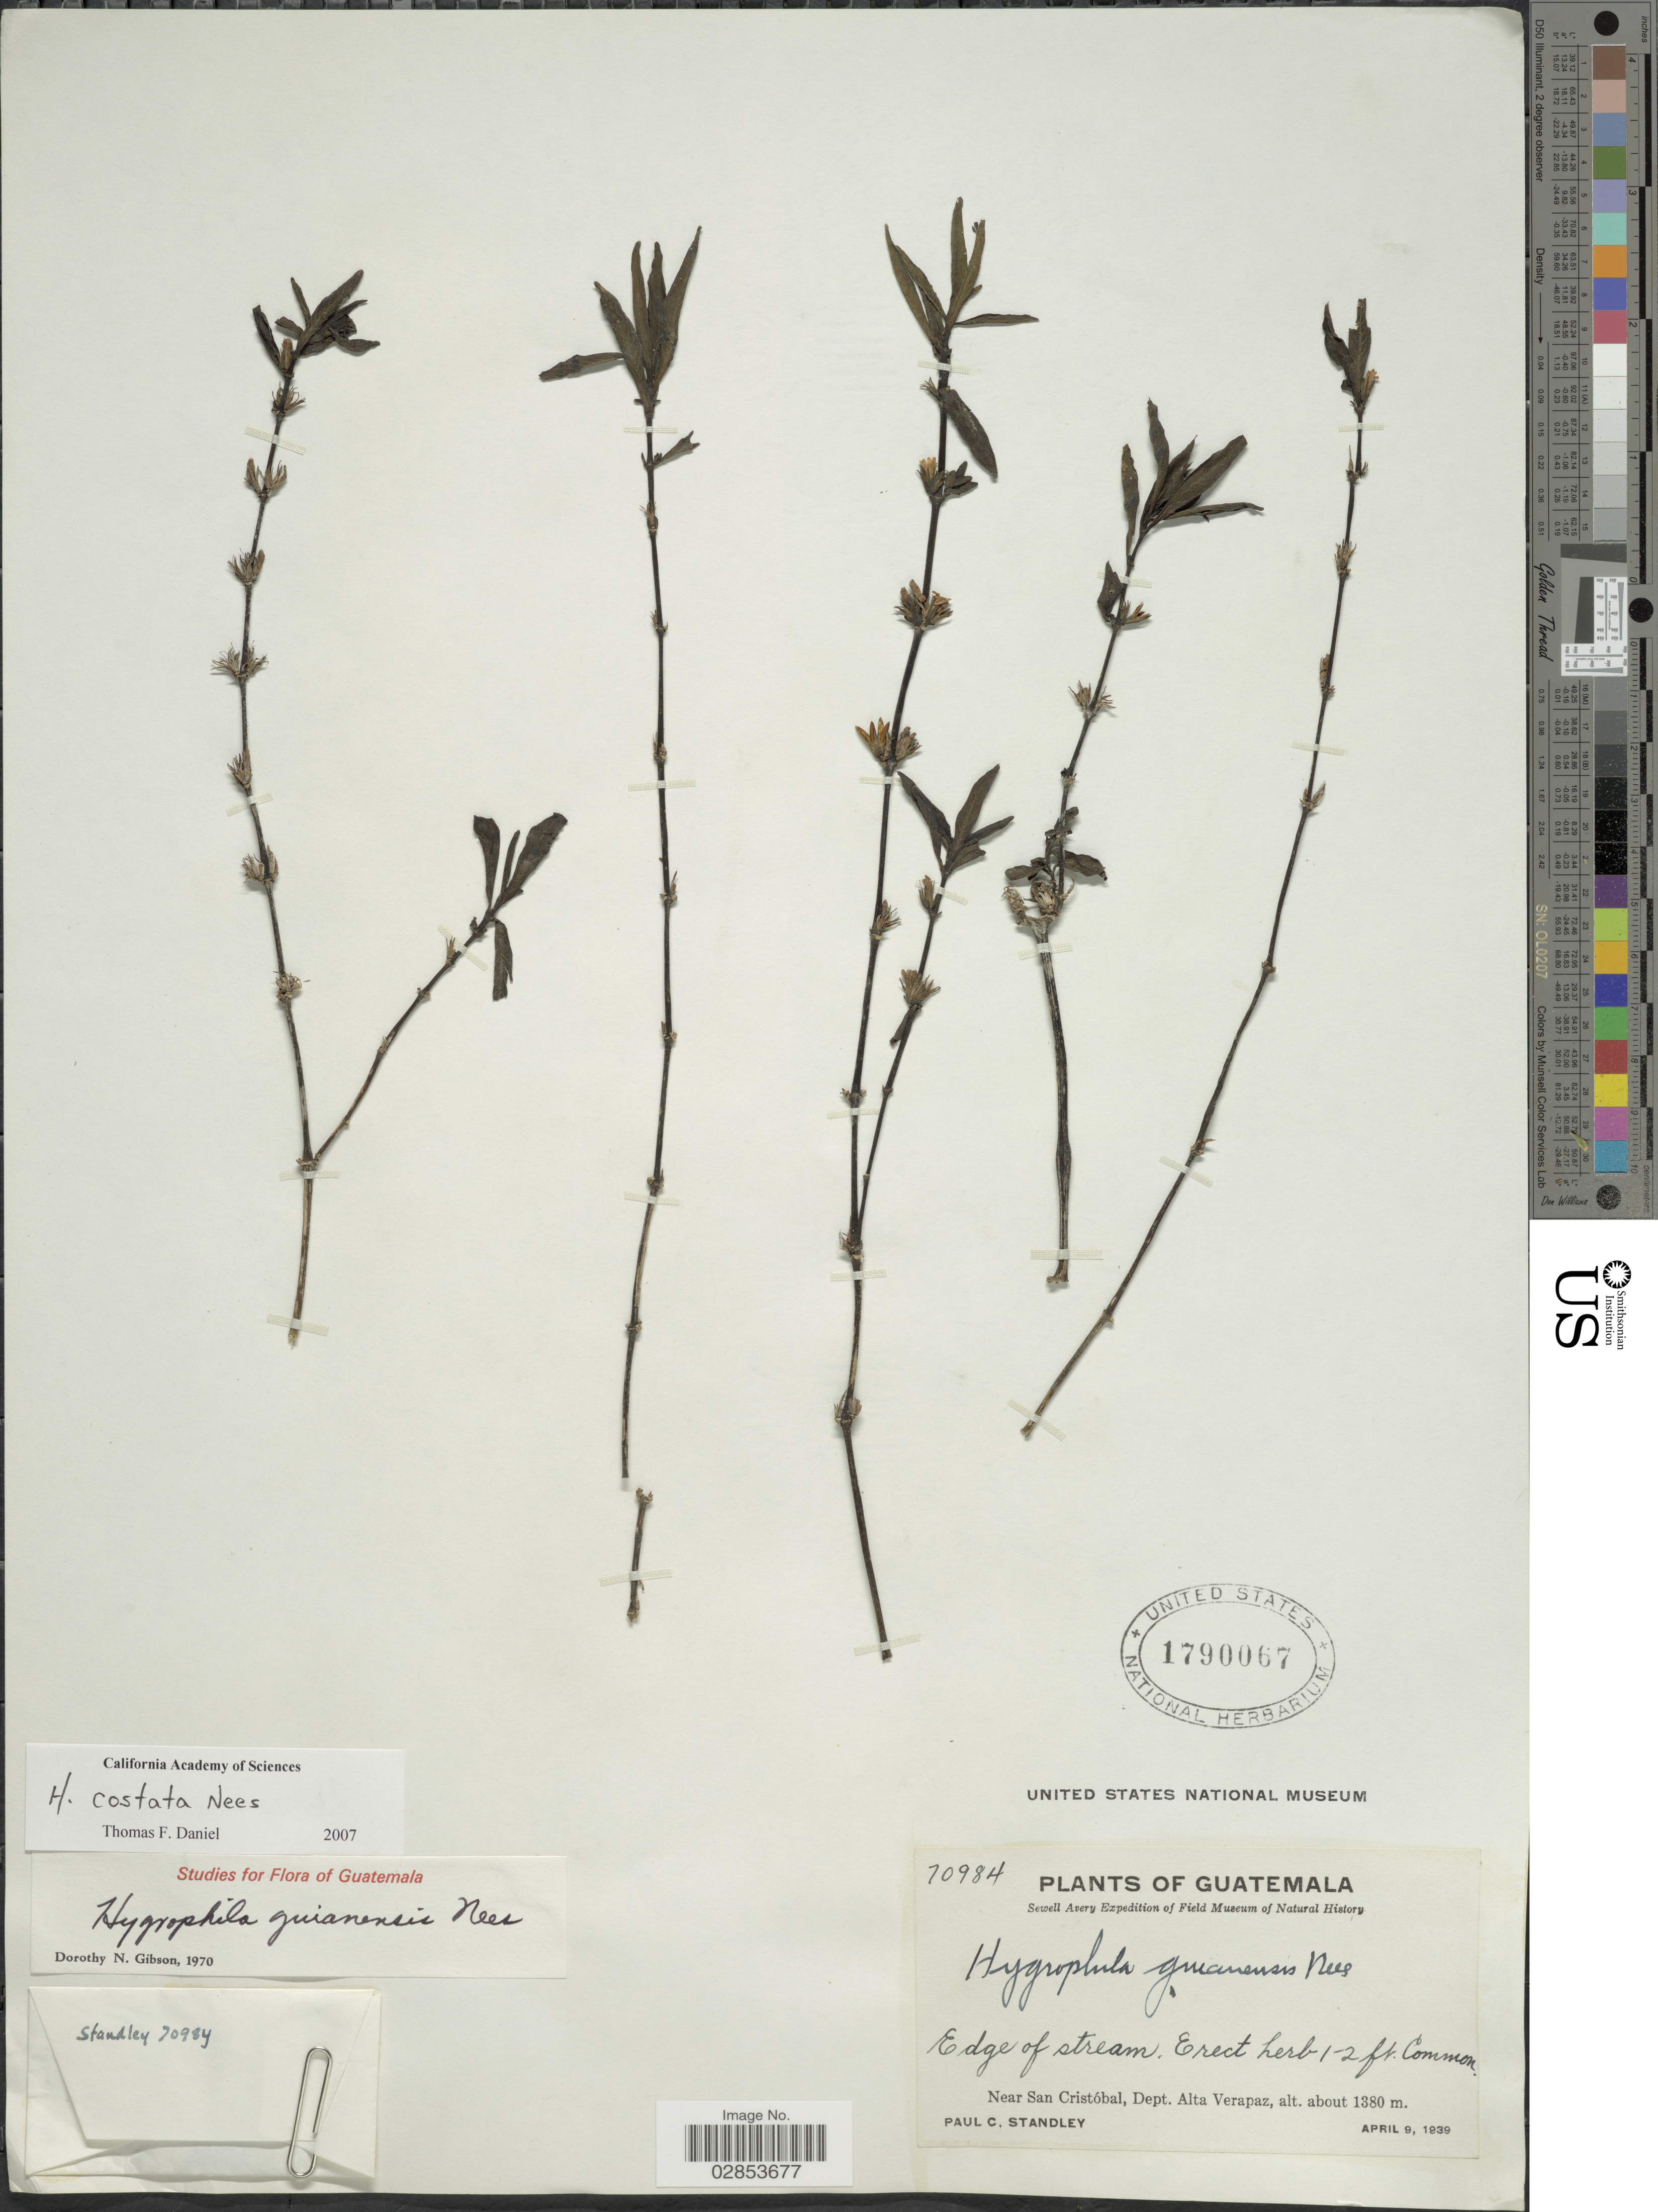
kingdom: Plantae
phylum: Tracheophyta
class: Magnoliopsida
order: Lamiales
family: Acanthaceae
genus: Hygrophila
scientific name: Hygrophila costata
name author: Nees & T. Nees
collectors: P. C. Standley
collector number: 70984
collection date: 1939-04-09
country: Guatemala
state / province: Alta Verapaz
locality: Near San Cristóbal, Dept. Alta Verapaz.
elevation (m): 1380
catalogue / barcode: US 1790067